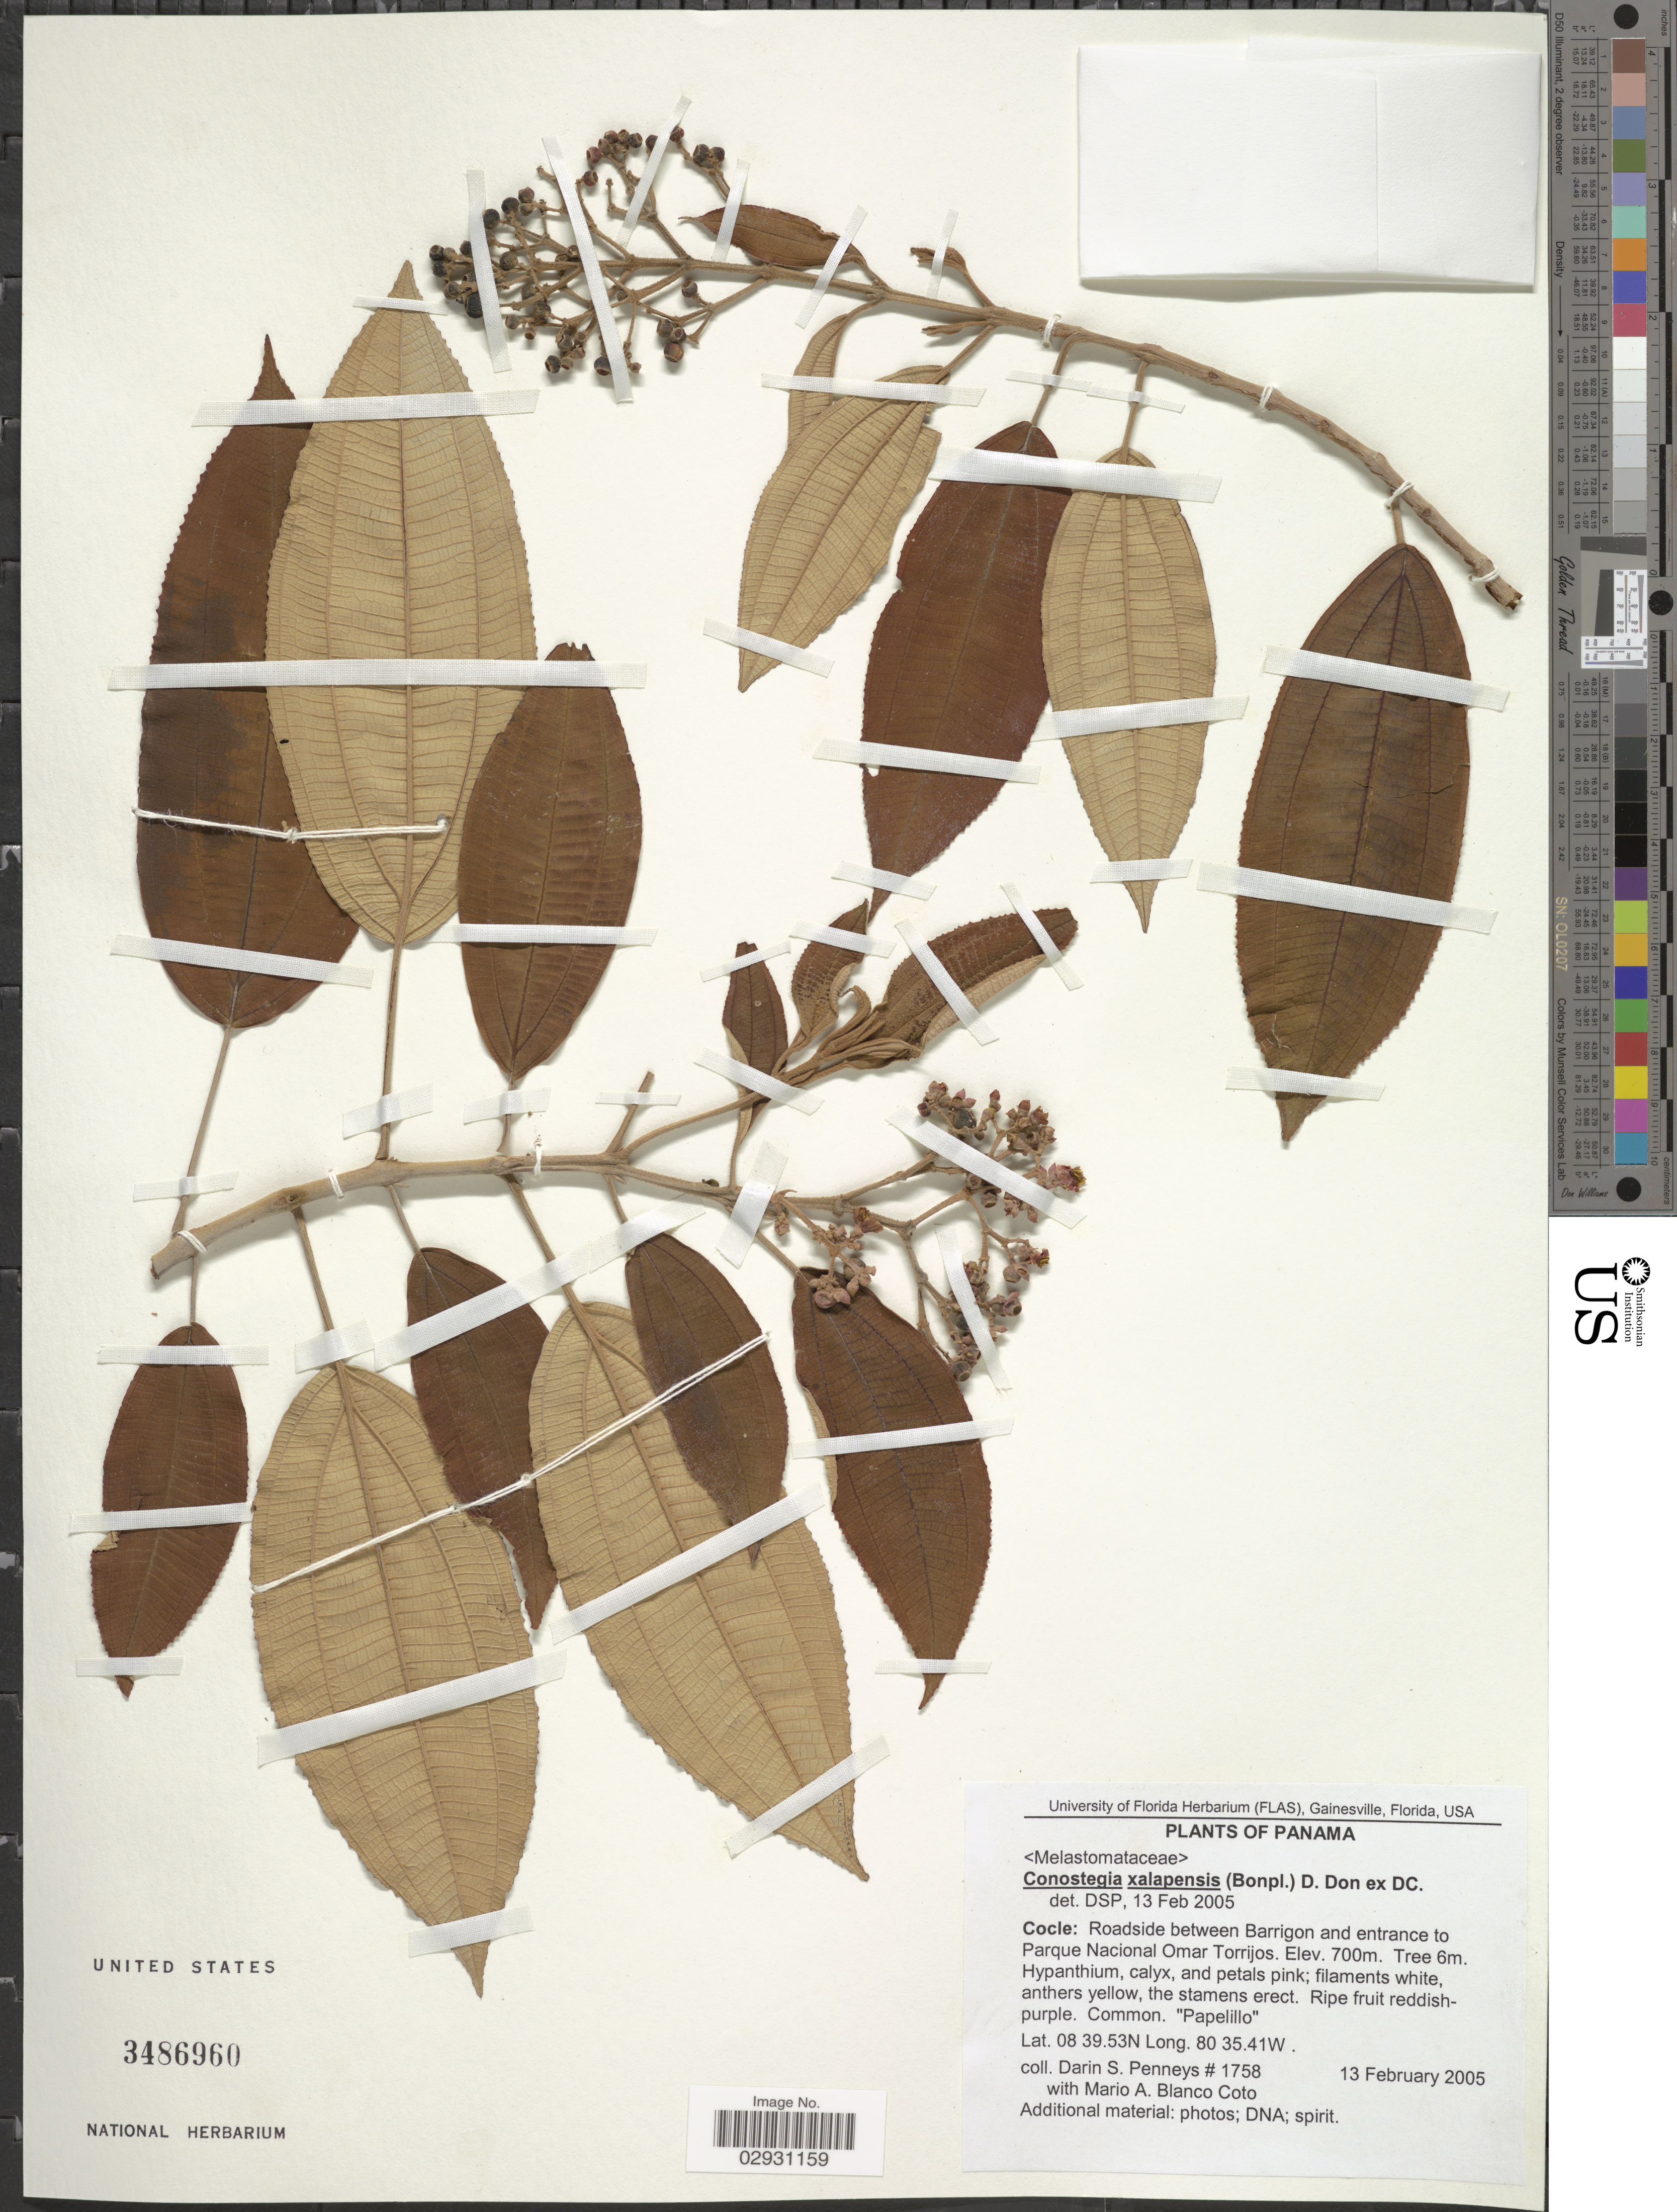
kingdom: Plantae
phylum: Tracheophyta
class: Magnoliopsida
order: Myrtales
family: Melastomataceae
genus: Conostegia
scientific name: Conostegia quadrangularis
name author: Schltdl. ex Steud.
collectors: D. S. Penneys & M. A. Blanco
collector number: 1758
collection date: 2005-02-13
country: Panama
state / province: Coclé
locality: Roadside between Barrigon and entrance to Parque Nacional Omar Torrijos.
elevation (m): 700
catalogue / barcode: US 3486960